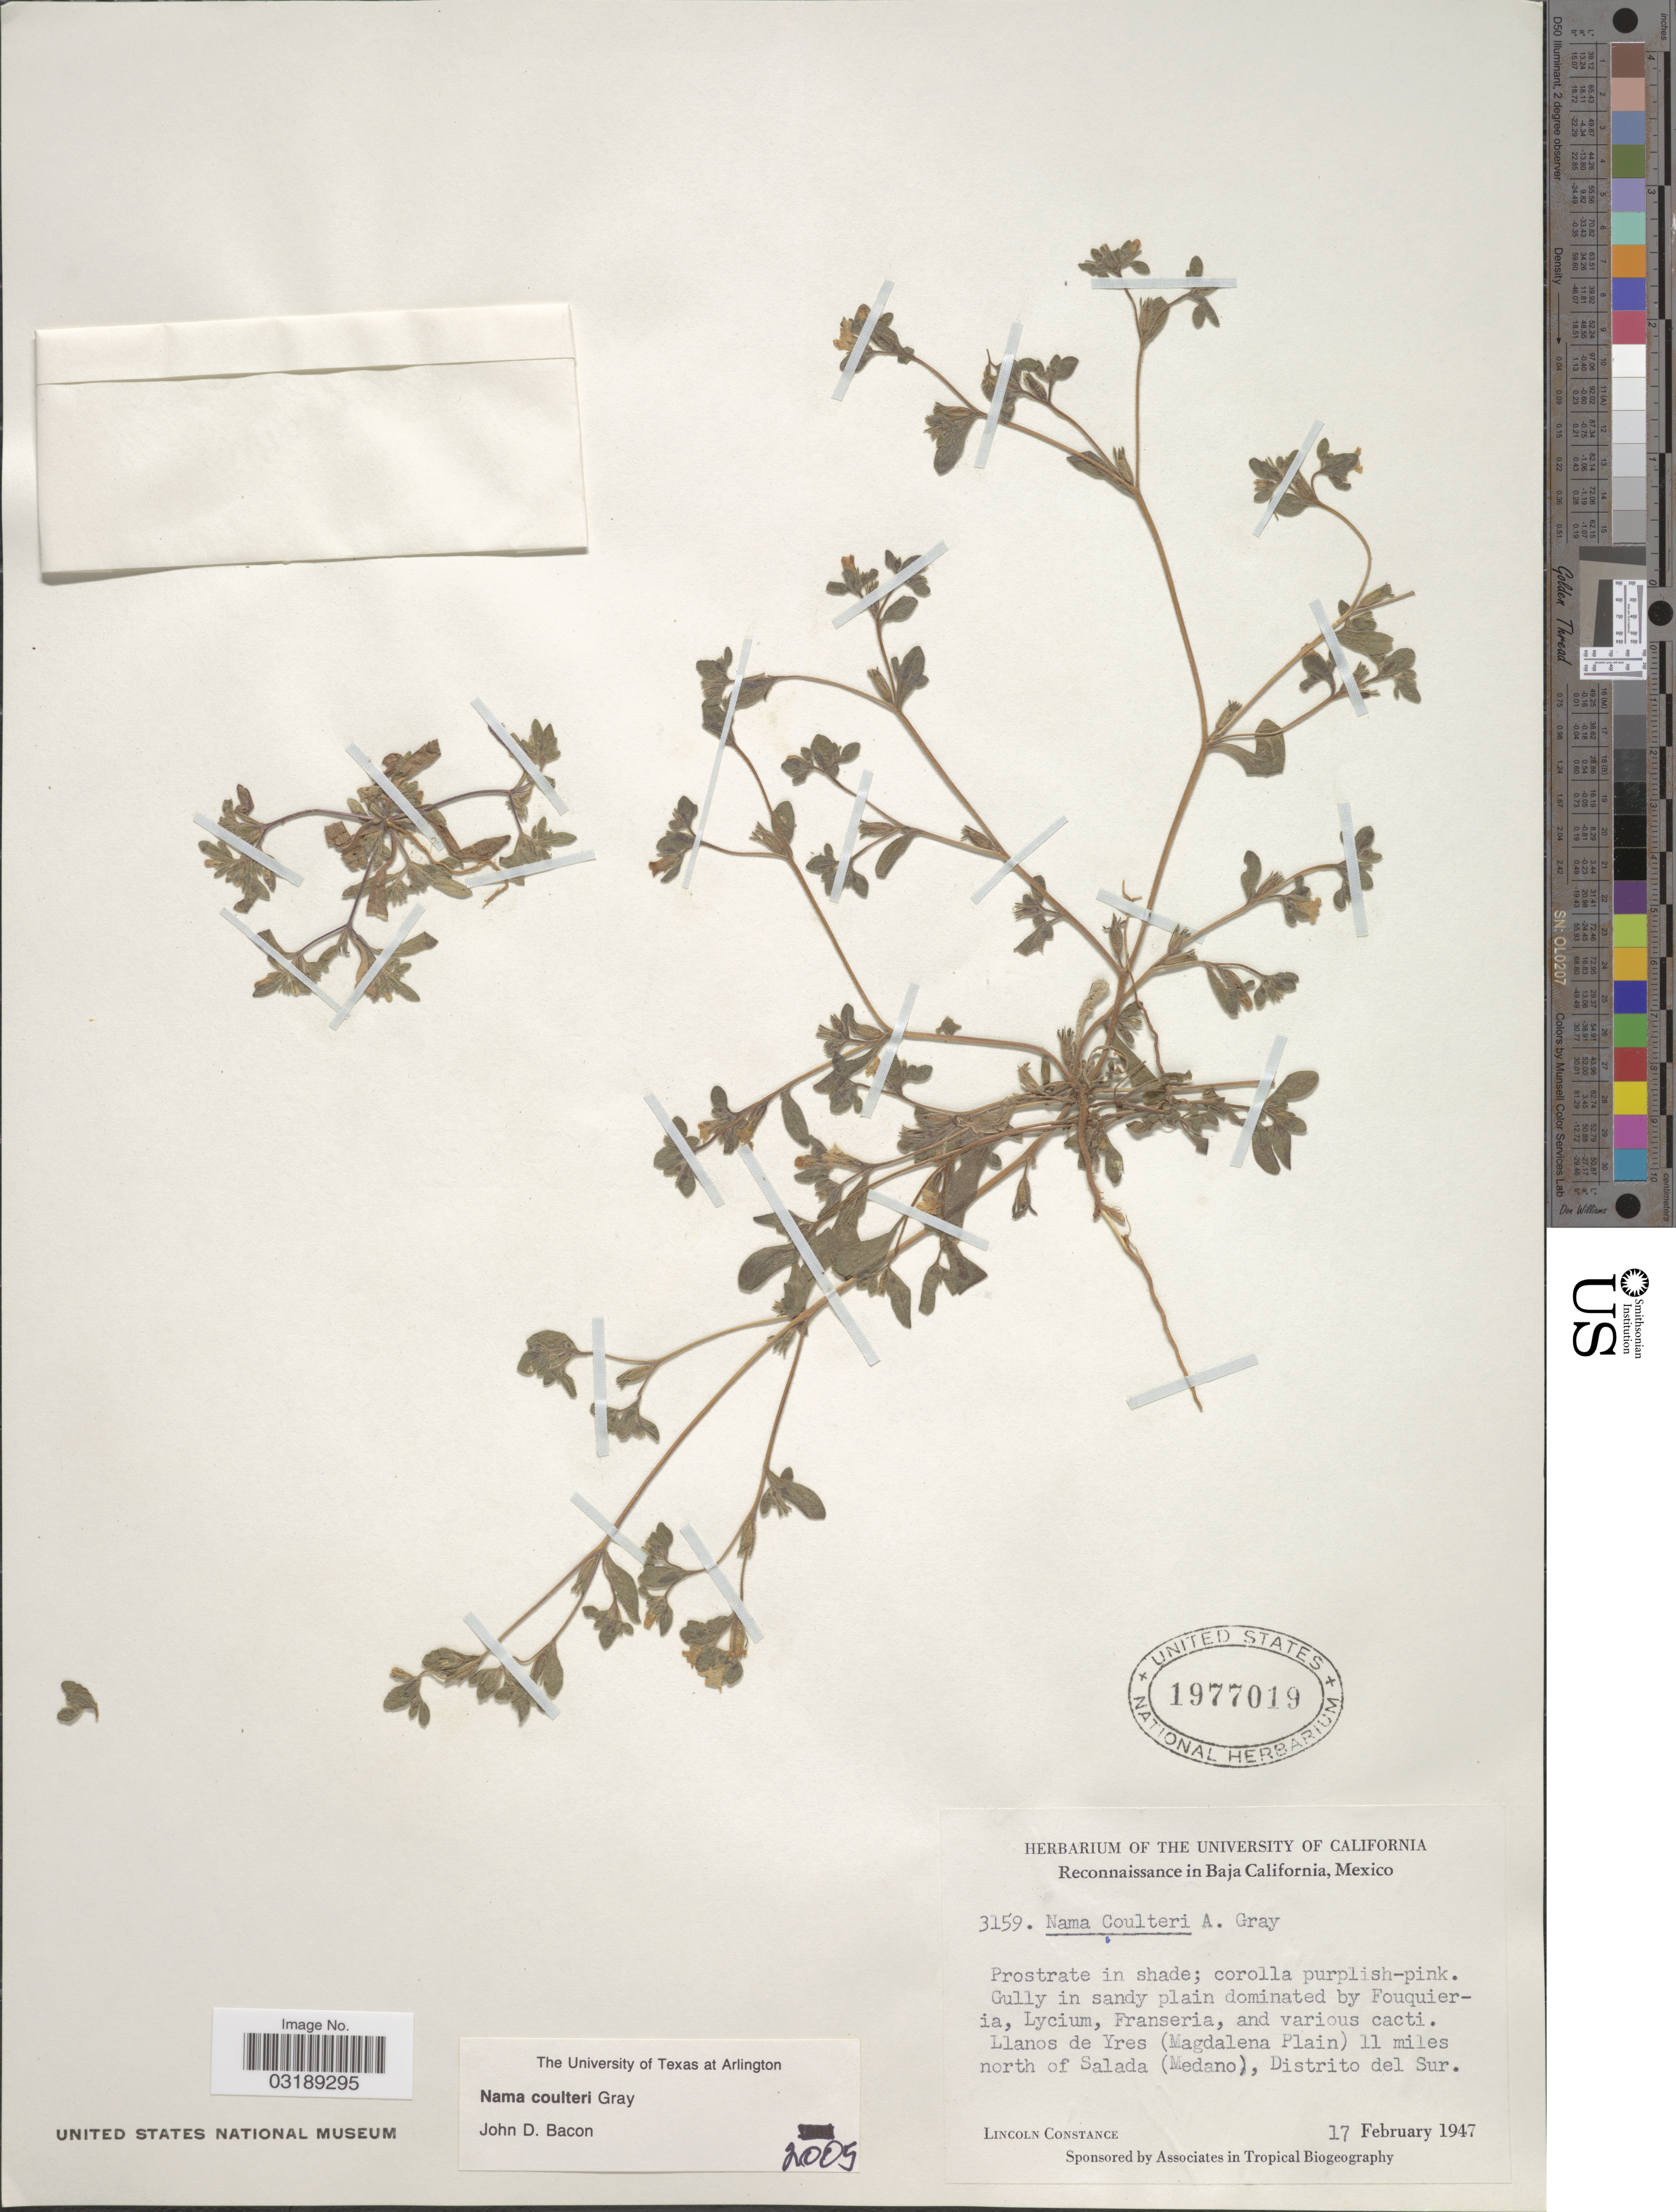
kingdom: Plantae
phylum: Tracheophyta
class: Magnoliopsida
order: Boraginales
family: Namaceae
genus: Nama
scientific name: Nama coulteri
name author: A. Gray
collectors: L. Constance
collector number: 3159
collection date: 1947-02-17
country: Mexico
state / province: Baja California Sur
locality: Reconnaissance in Baja California, Llanos de Yres (Magdalena Plain) 11 miles north of Salada (Medano), Distrito del Sur.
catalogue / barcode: US 1977019